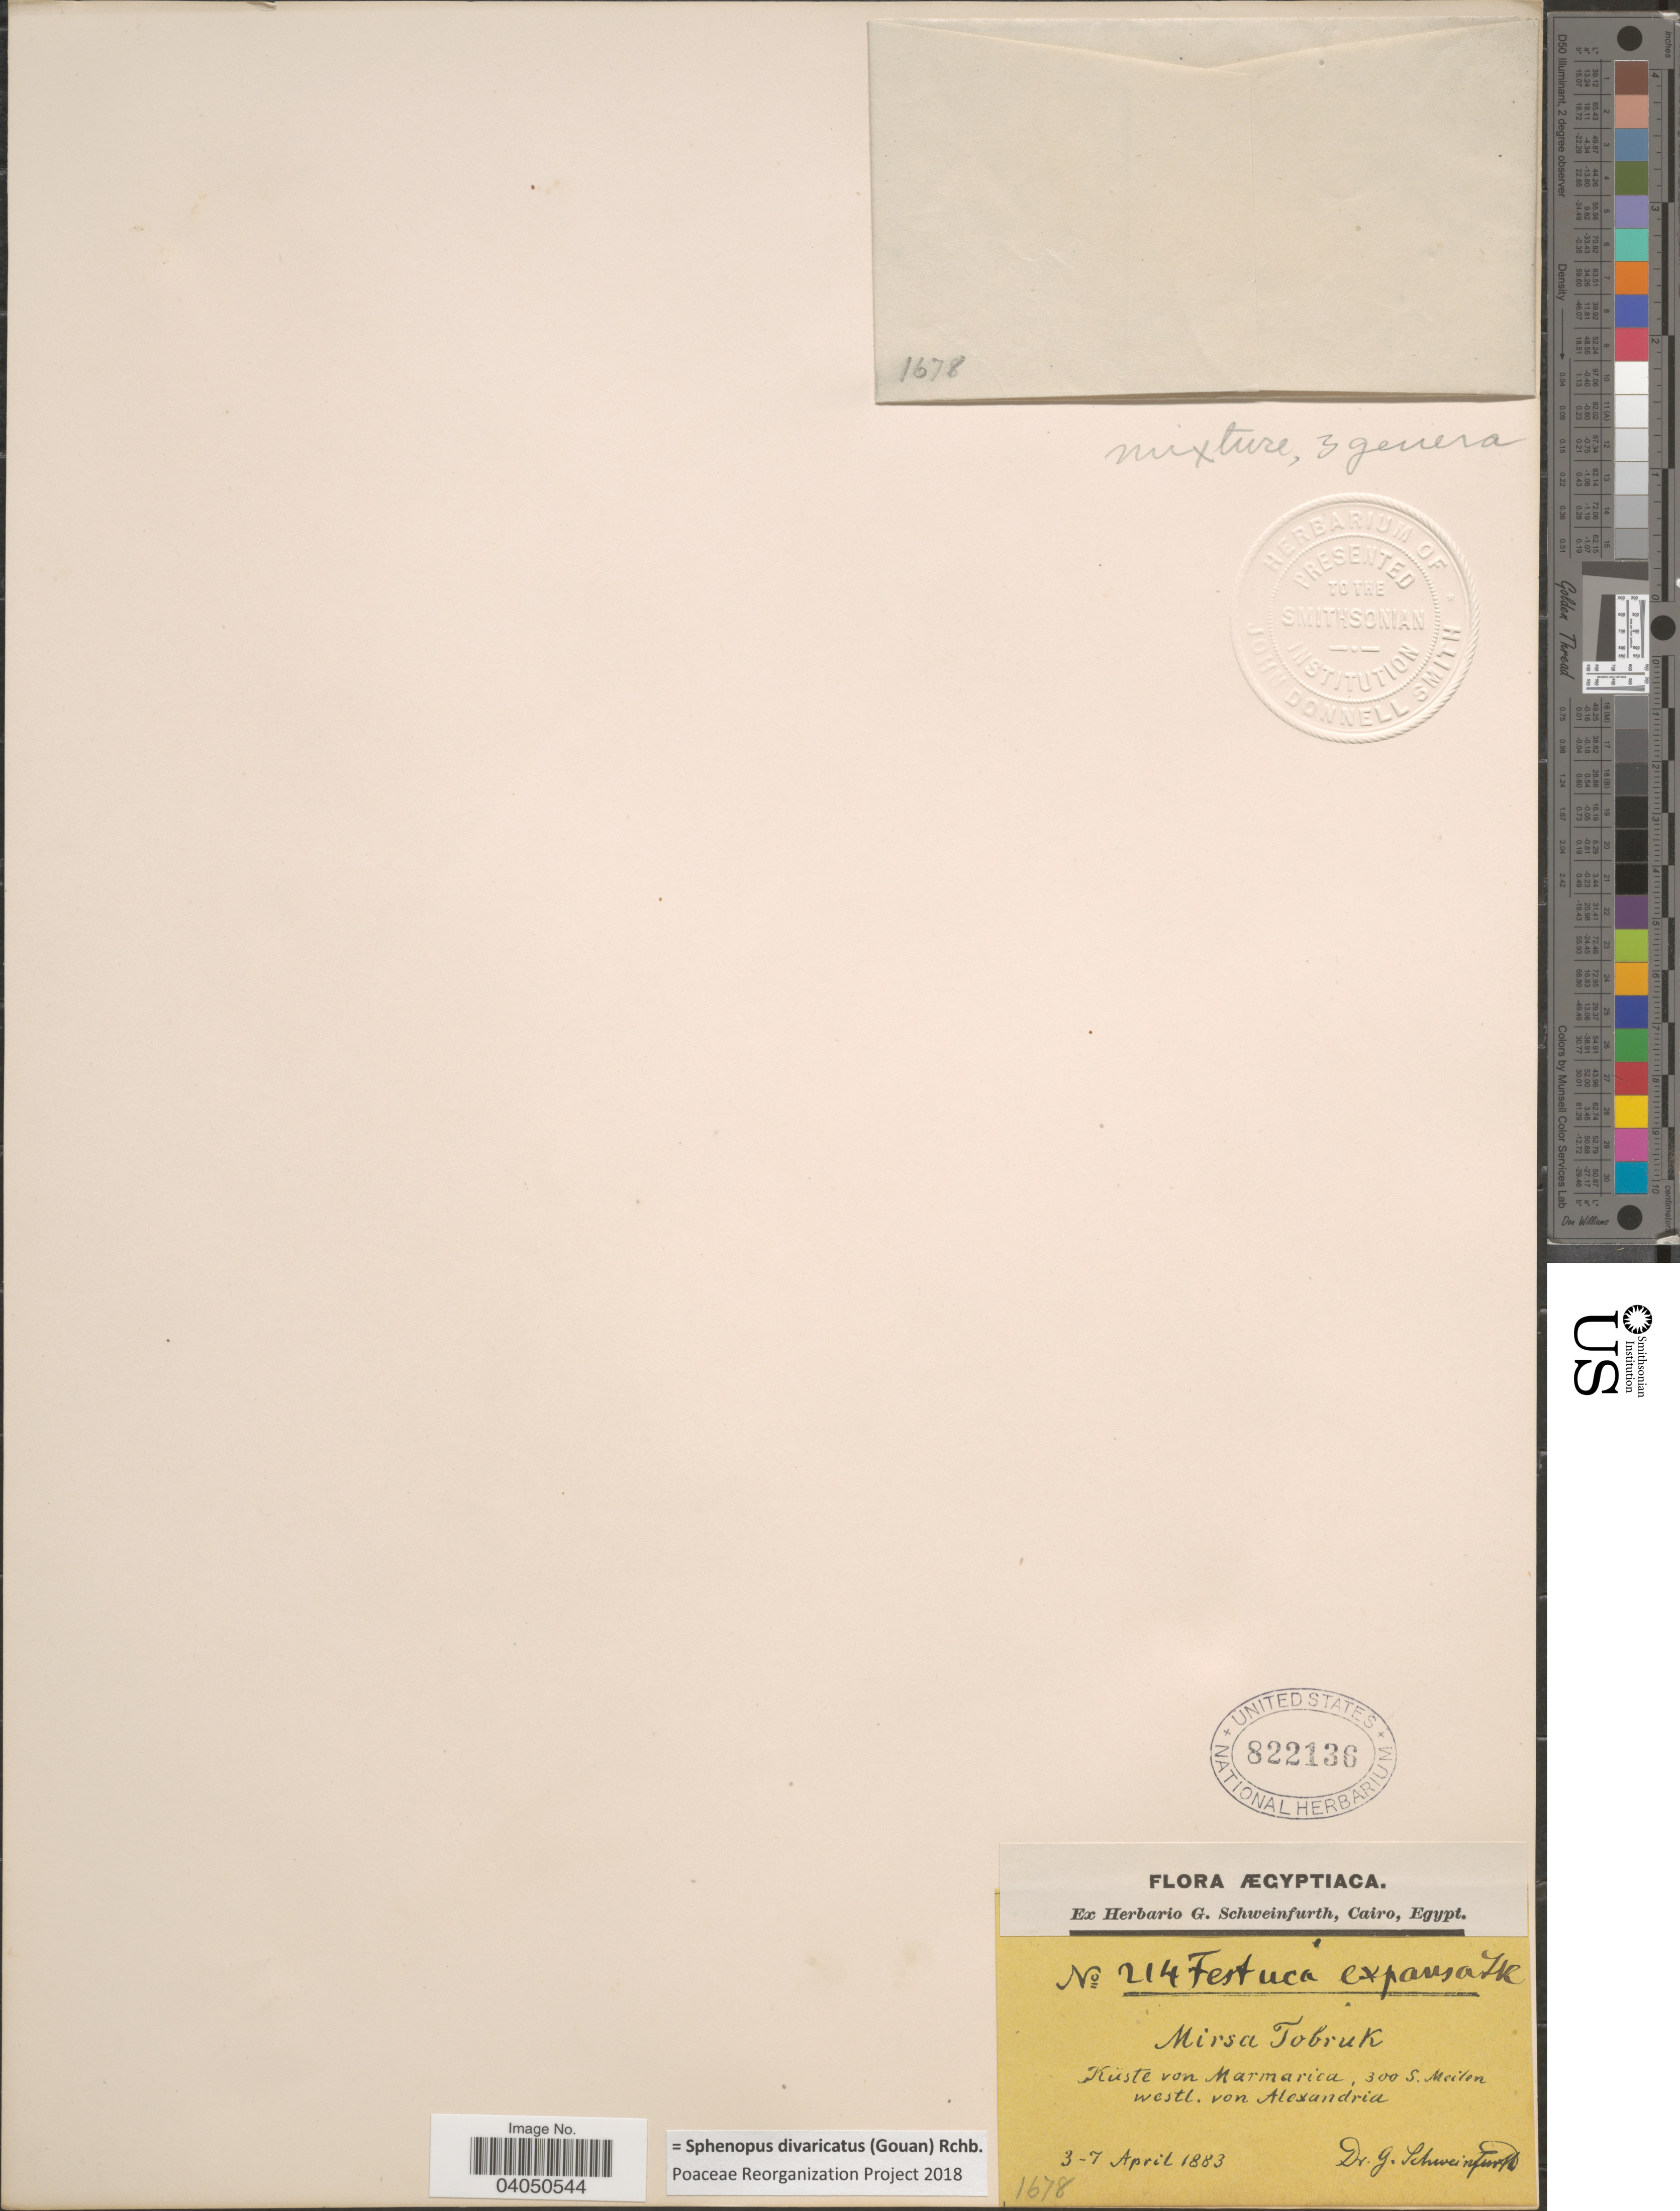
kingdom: Plantae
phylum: Tracheophyta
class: Liliopsida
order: Poales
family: Poaceae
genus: Sphenopus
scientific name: Sphenopus divaricatus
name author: (Gouan) Rchb.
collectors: G. A. Schweinfurth (herbarium)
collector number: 214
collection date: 1883-04-03/1883-04-07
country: Egypt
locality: Ægyptiaca. Küste von Marmarica, 300 S. Meilen westl. von Alexandria.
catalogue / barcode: US 822136